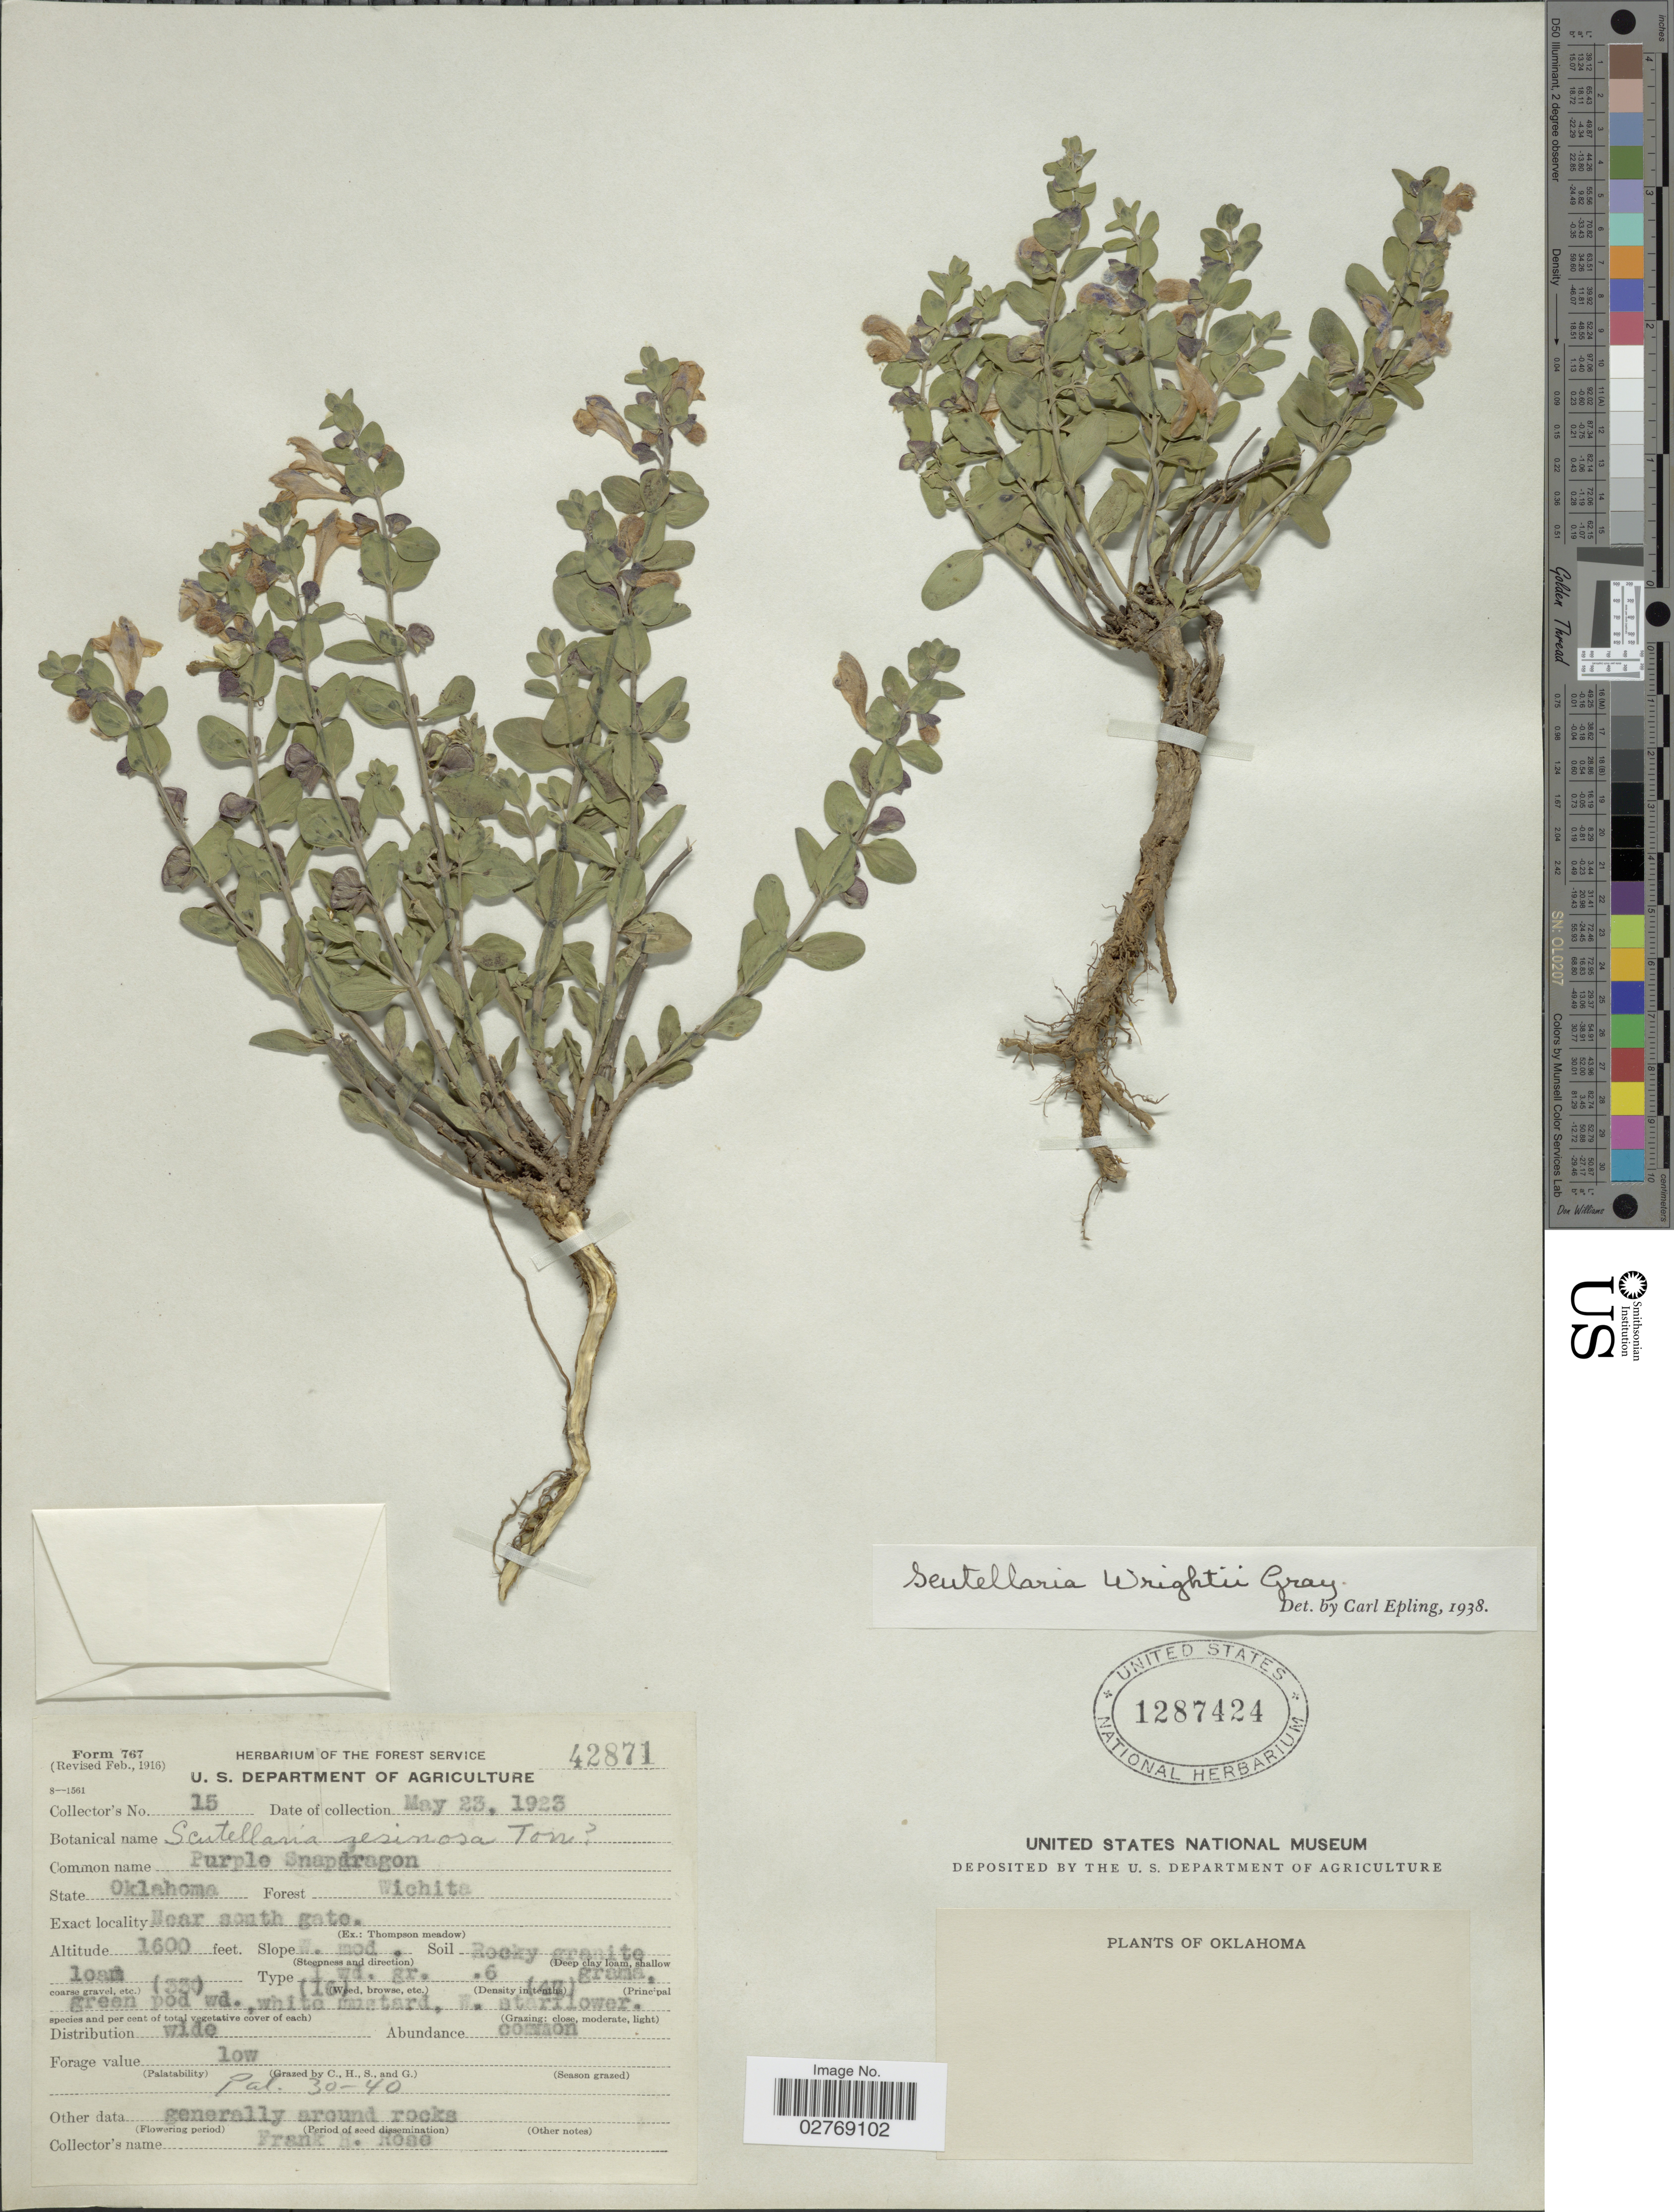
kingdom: Plantae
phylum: Tracheophyta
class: Magnoliopsida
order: Lamiales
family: Lamiaceae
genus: Scutellaria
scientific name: Scutellaria wrightii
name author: A. Gray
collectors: F. H. Rose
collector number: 15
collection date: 1923-05-23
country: United States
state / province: Oklahoma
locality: Forest Wichita. Near south gate.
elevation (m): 488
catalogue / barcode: US 1287424